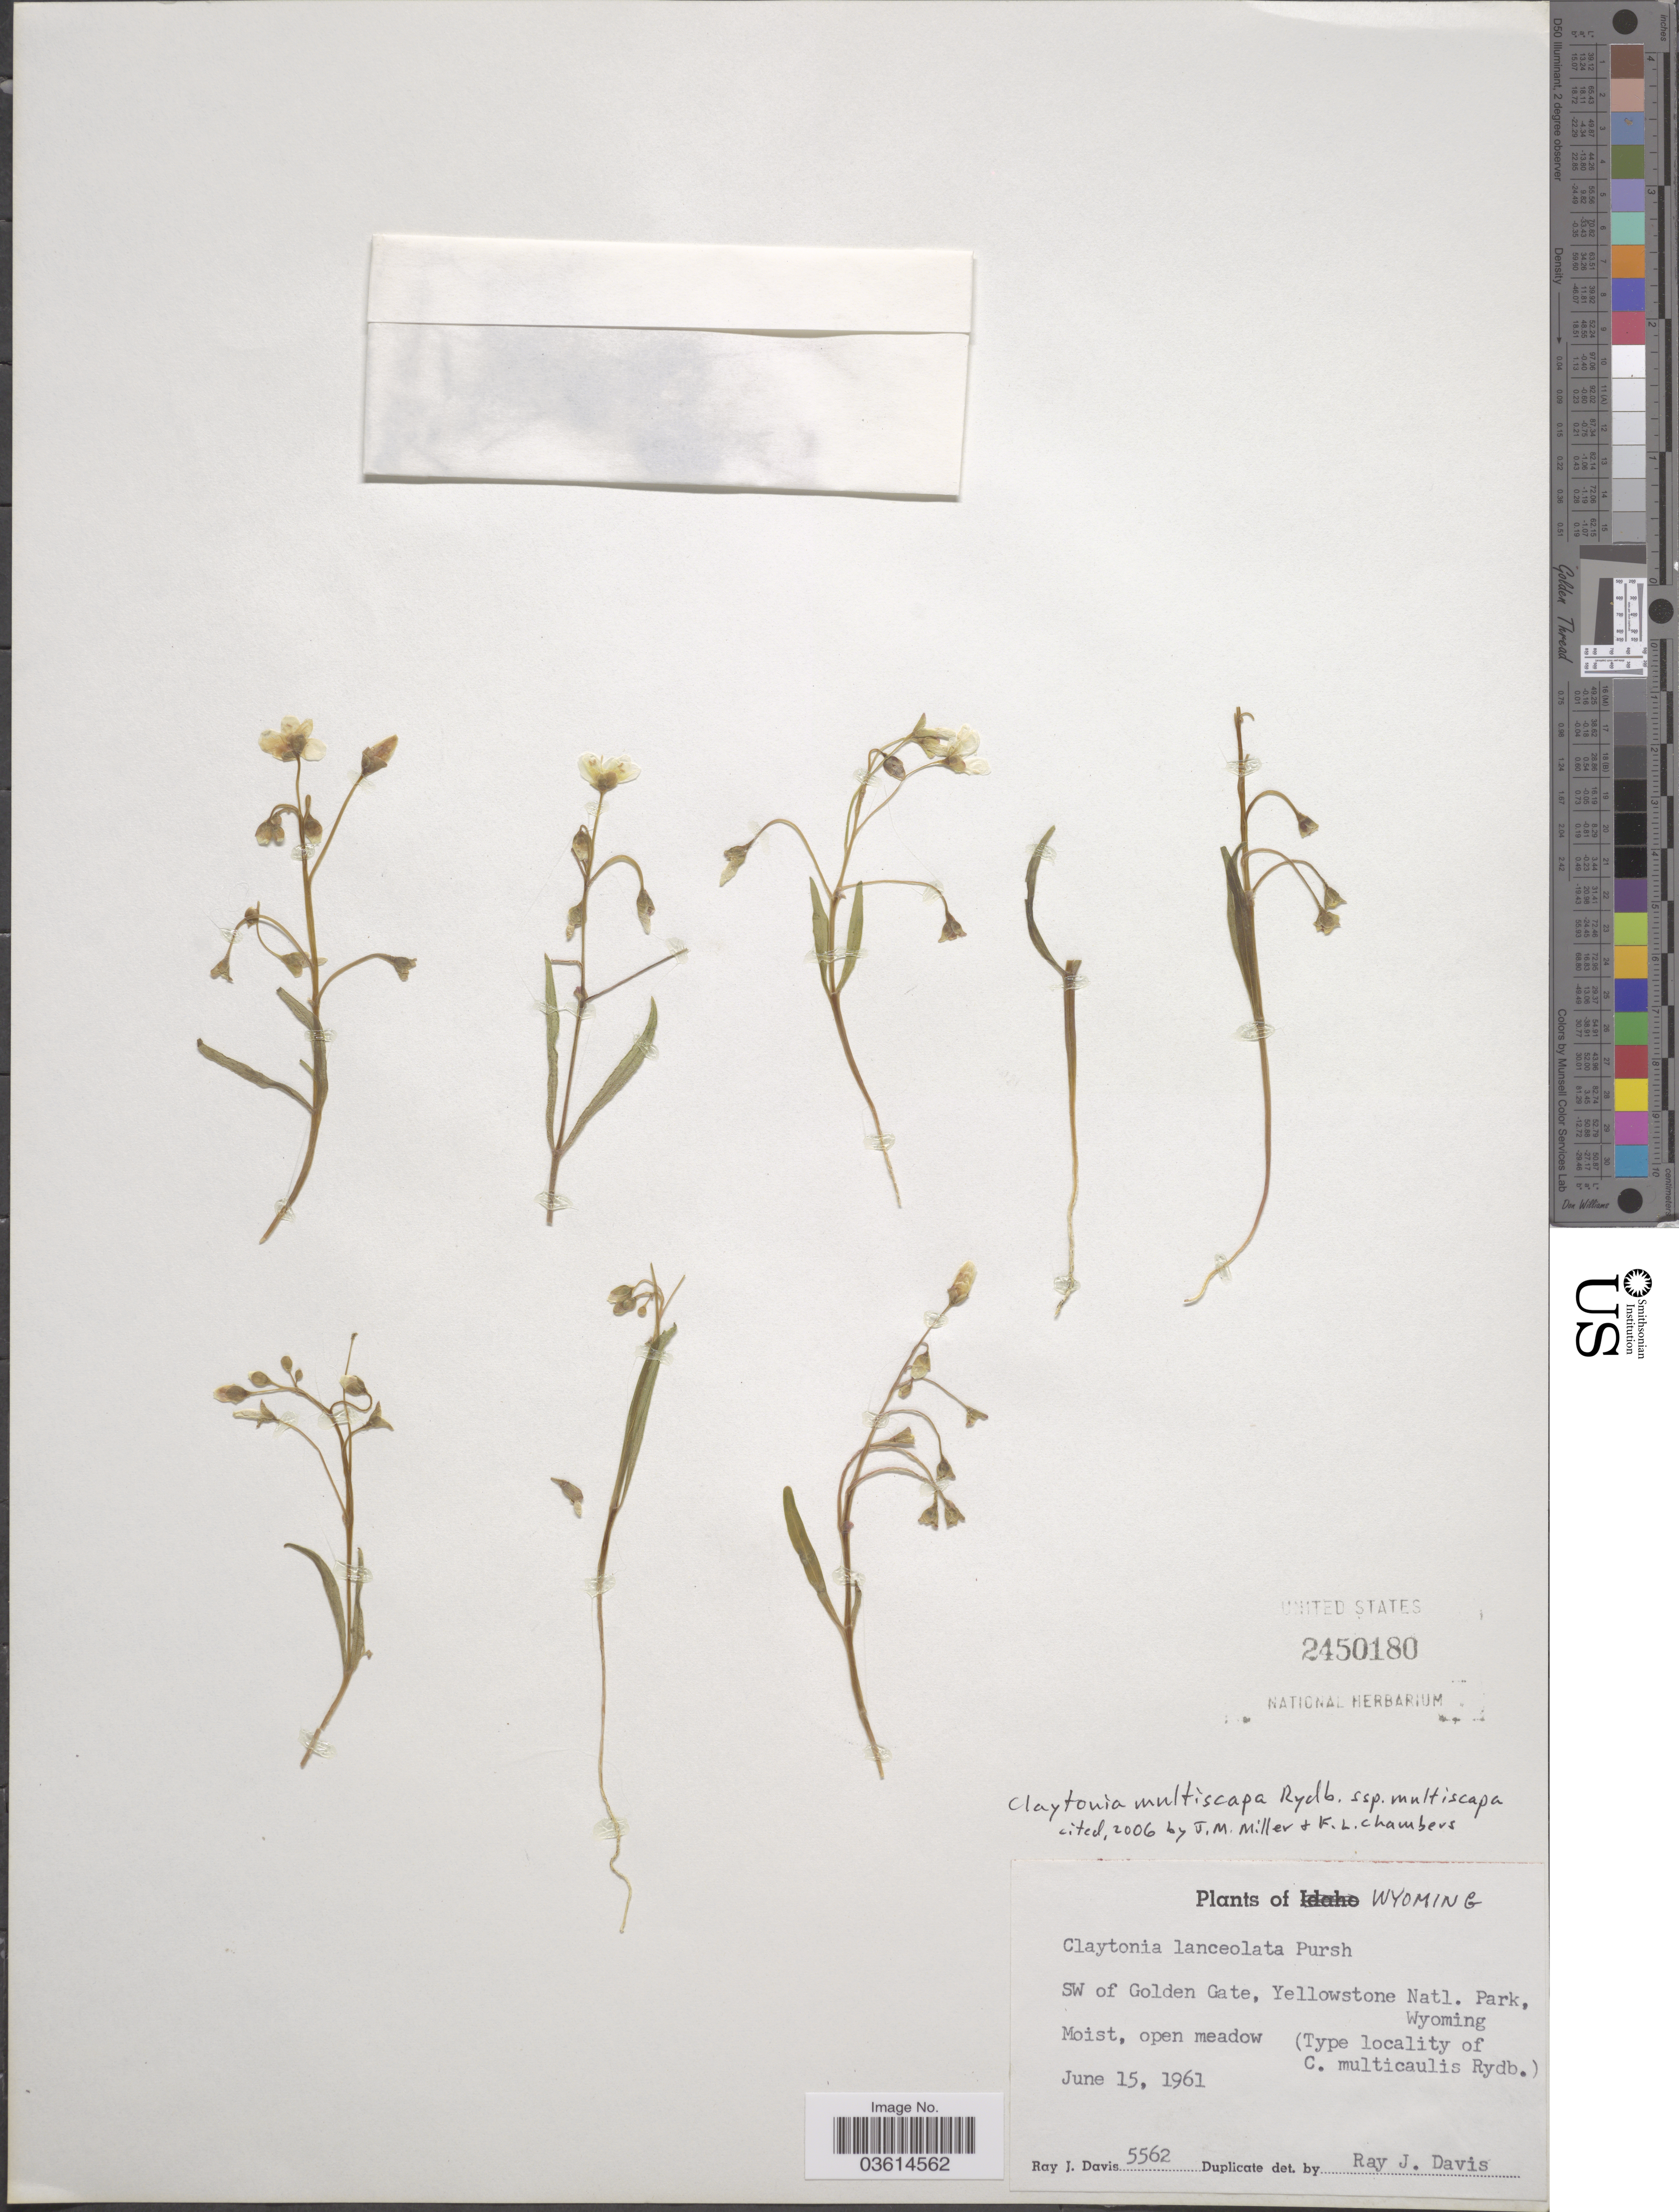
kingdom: Plantae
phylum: Tracheophyta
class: Magnoliopsida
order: Caryophyllales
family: Montiaceae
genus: Claytonia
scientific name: Claytonia multiscapa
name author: Rydb.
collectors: R. Davis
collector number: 5562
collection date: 1961-06-15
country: United States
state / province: Wyoming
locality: SW of Golden Gate, Yellowstone Natl. Park.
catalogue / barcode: US 2450180